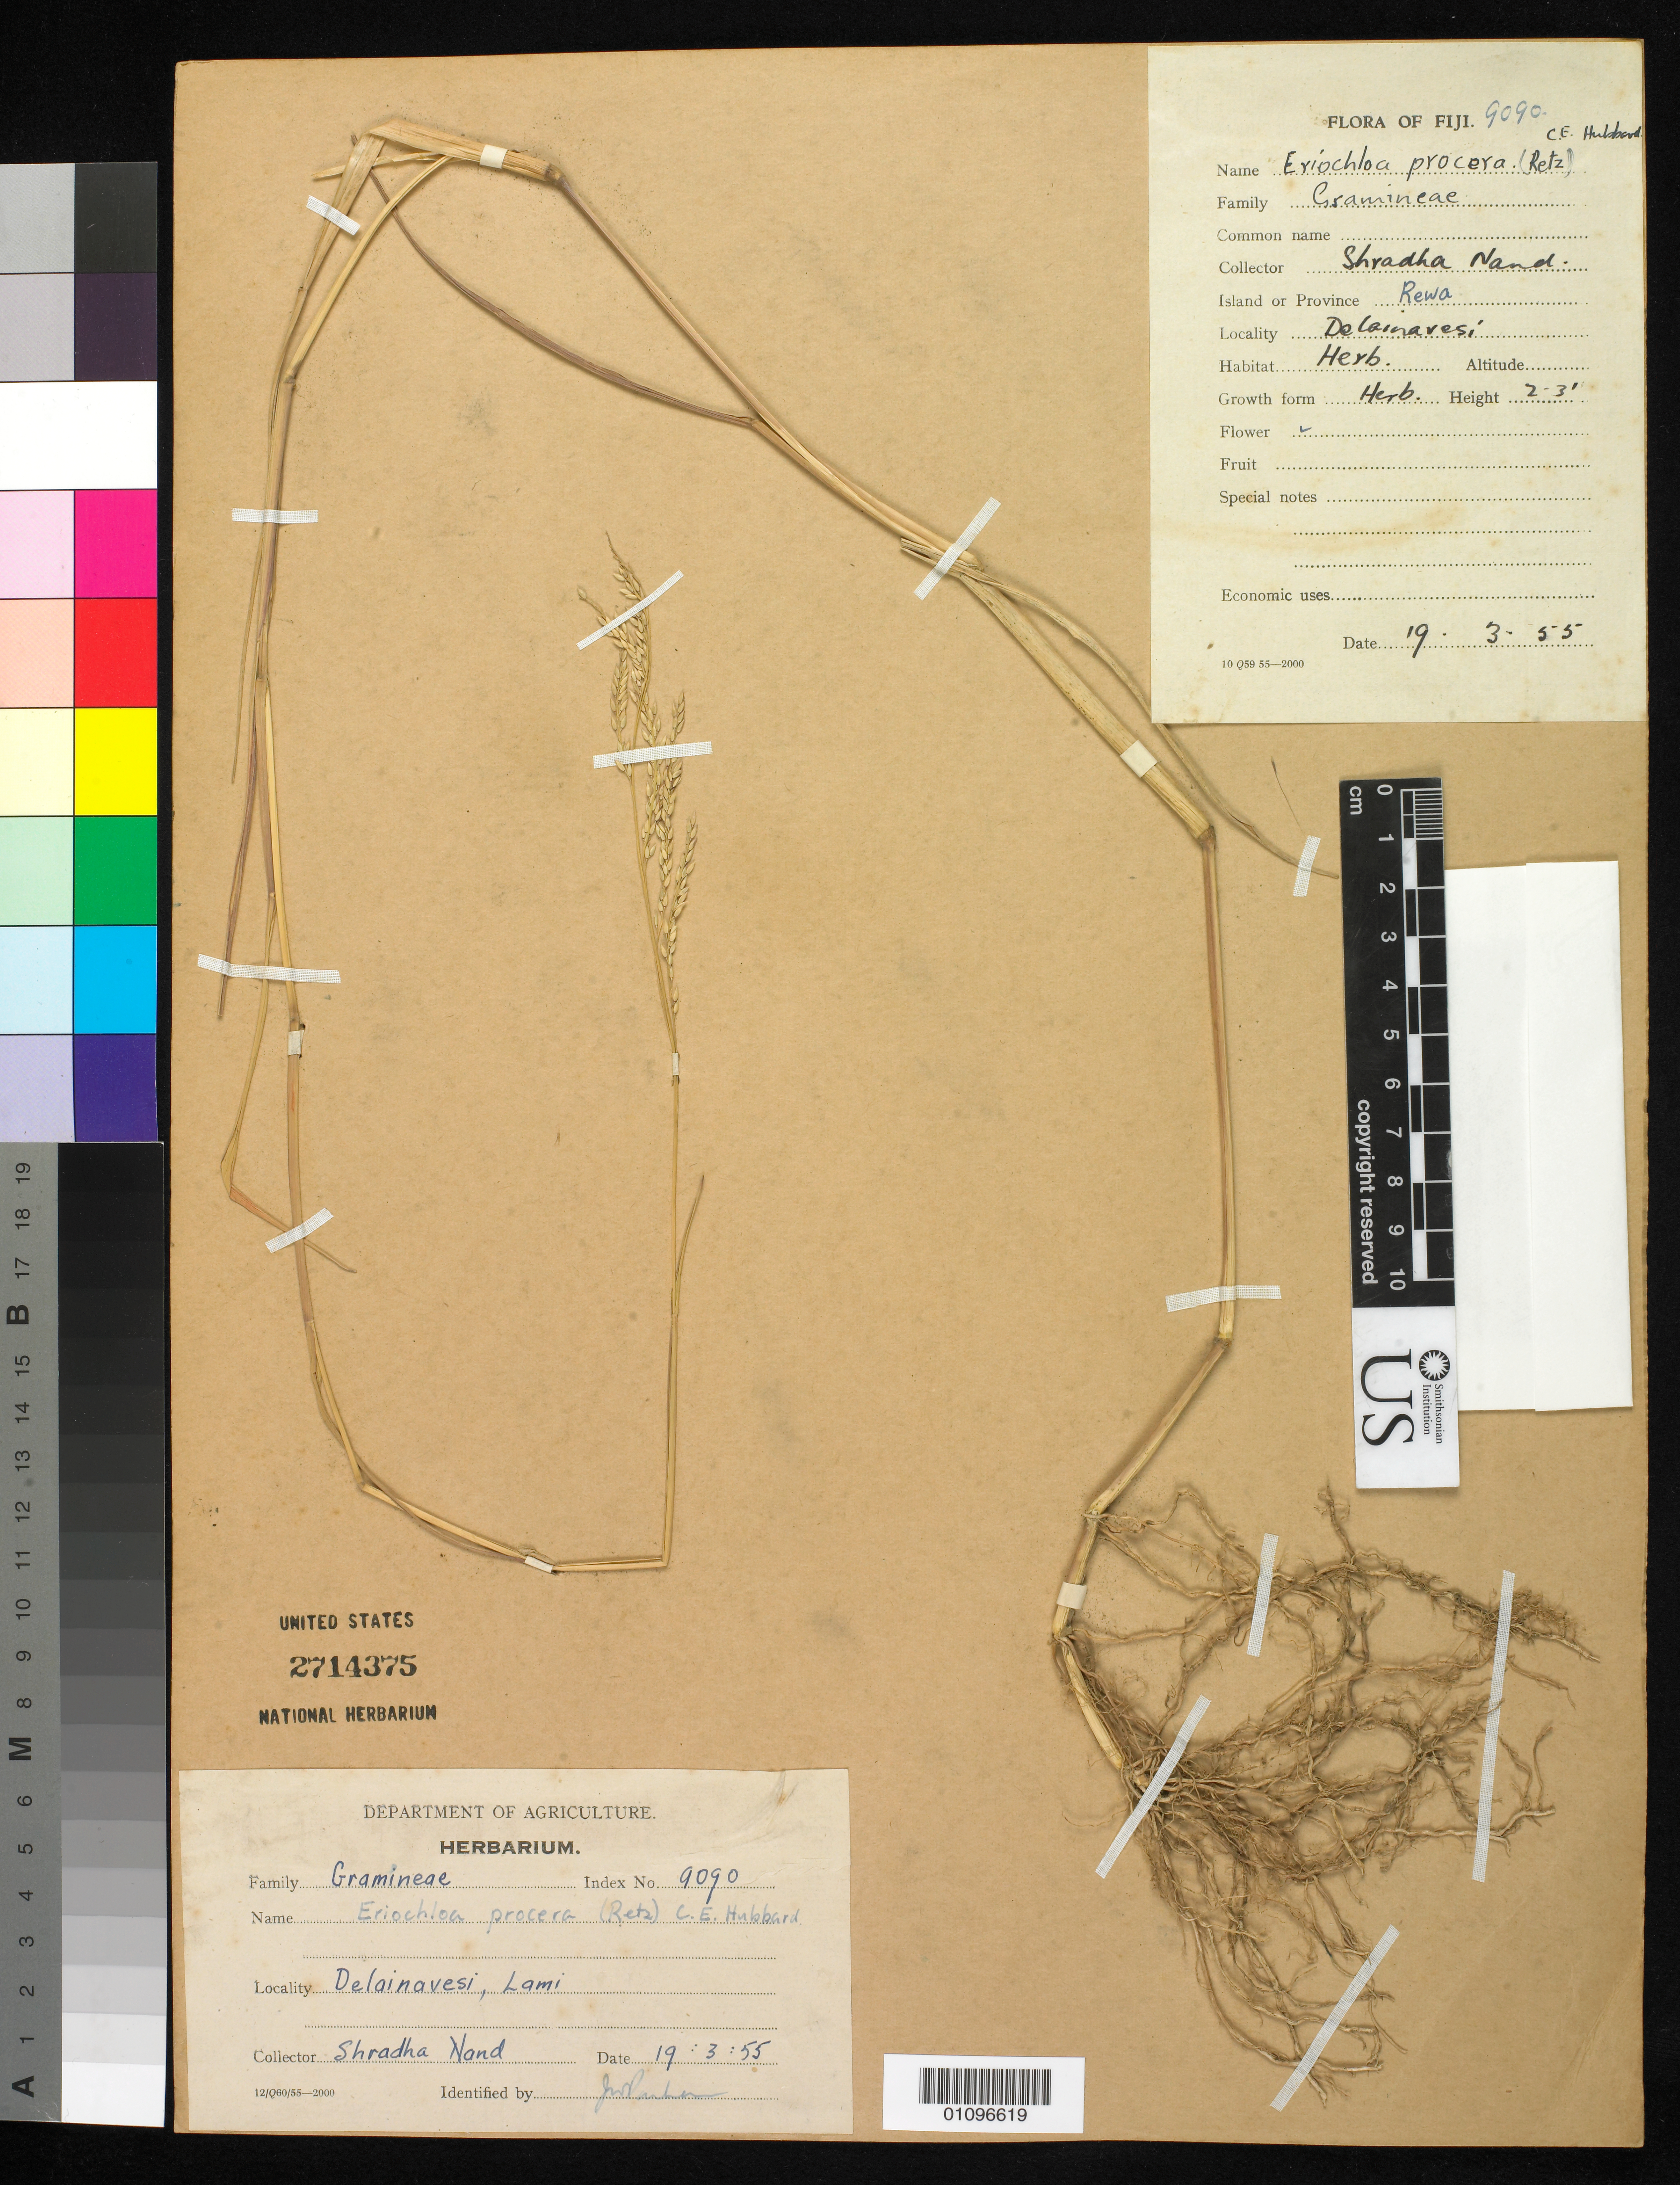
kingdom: Plantae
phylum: Tracheophyta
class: Liliopsida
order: Poales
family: Poaceae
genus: Eriochloa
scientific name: Eriochloa procera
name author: (Retz.) C.E. Hubb.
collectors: S. Nand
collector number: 9090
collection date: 1955-03-19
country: Fiji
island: Viti Levu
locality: Rewa Province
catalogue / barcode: US 2714375